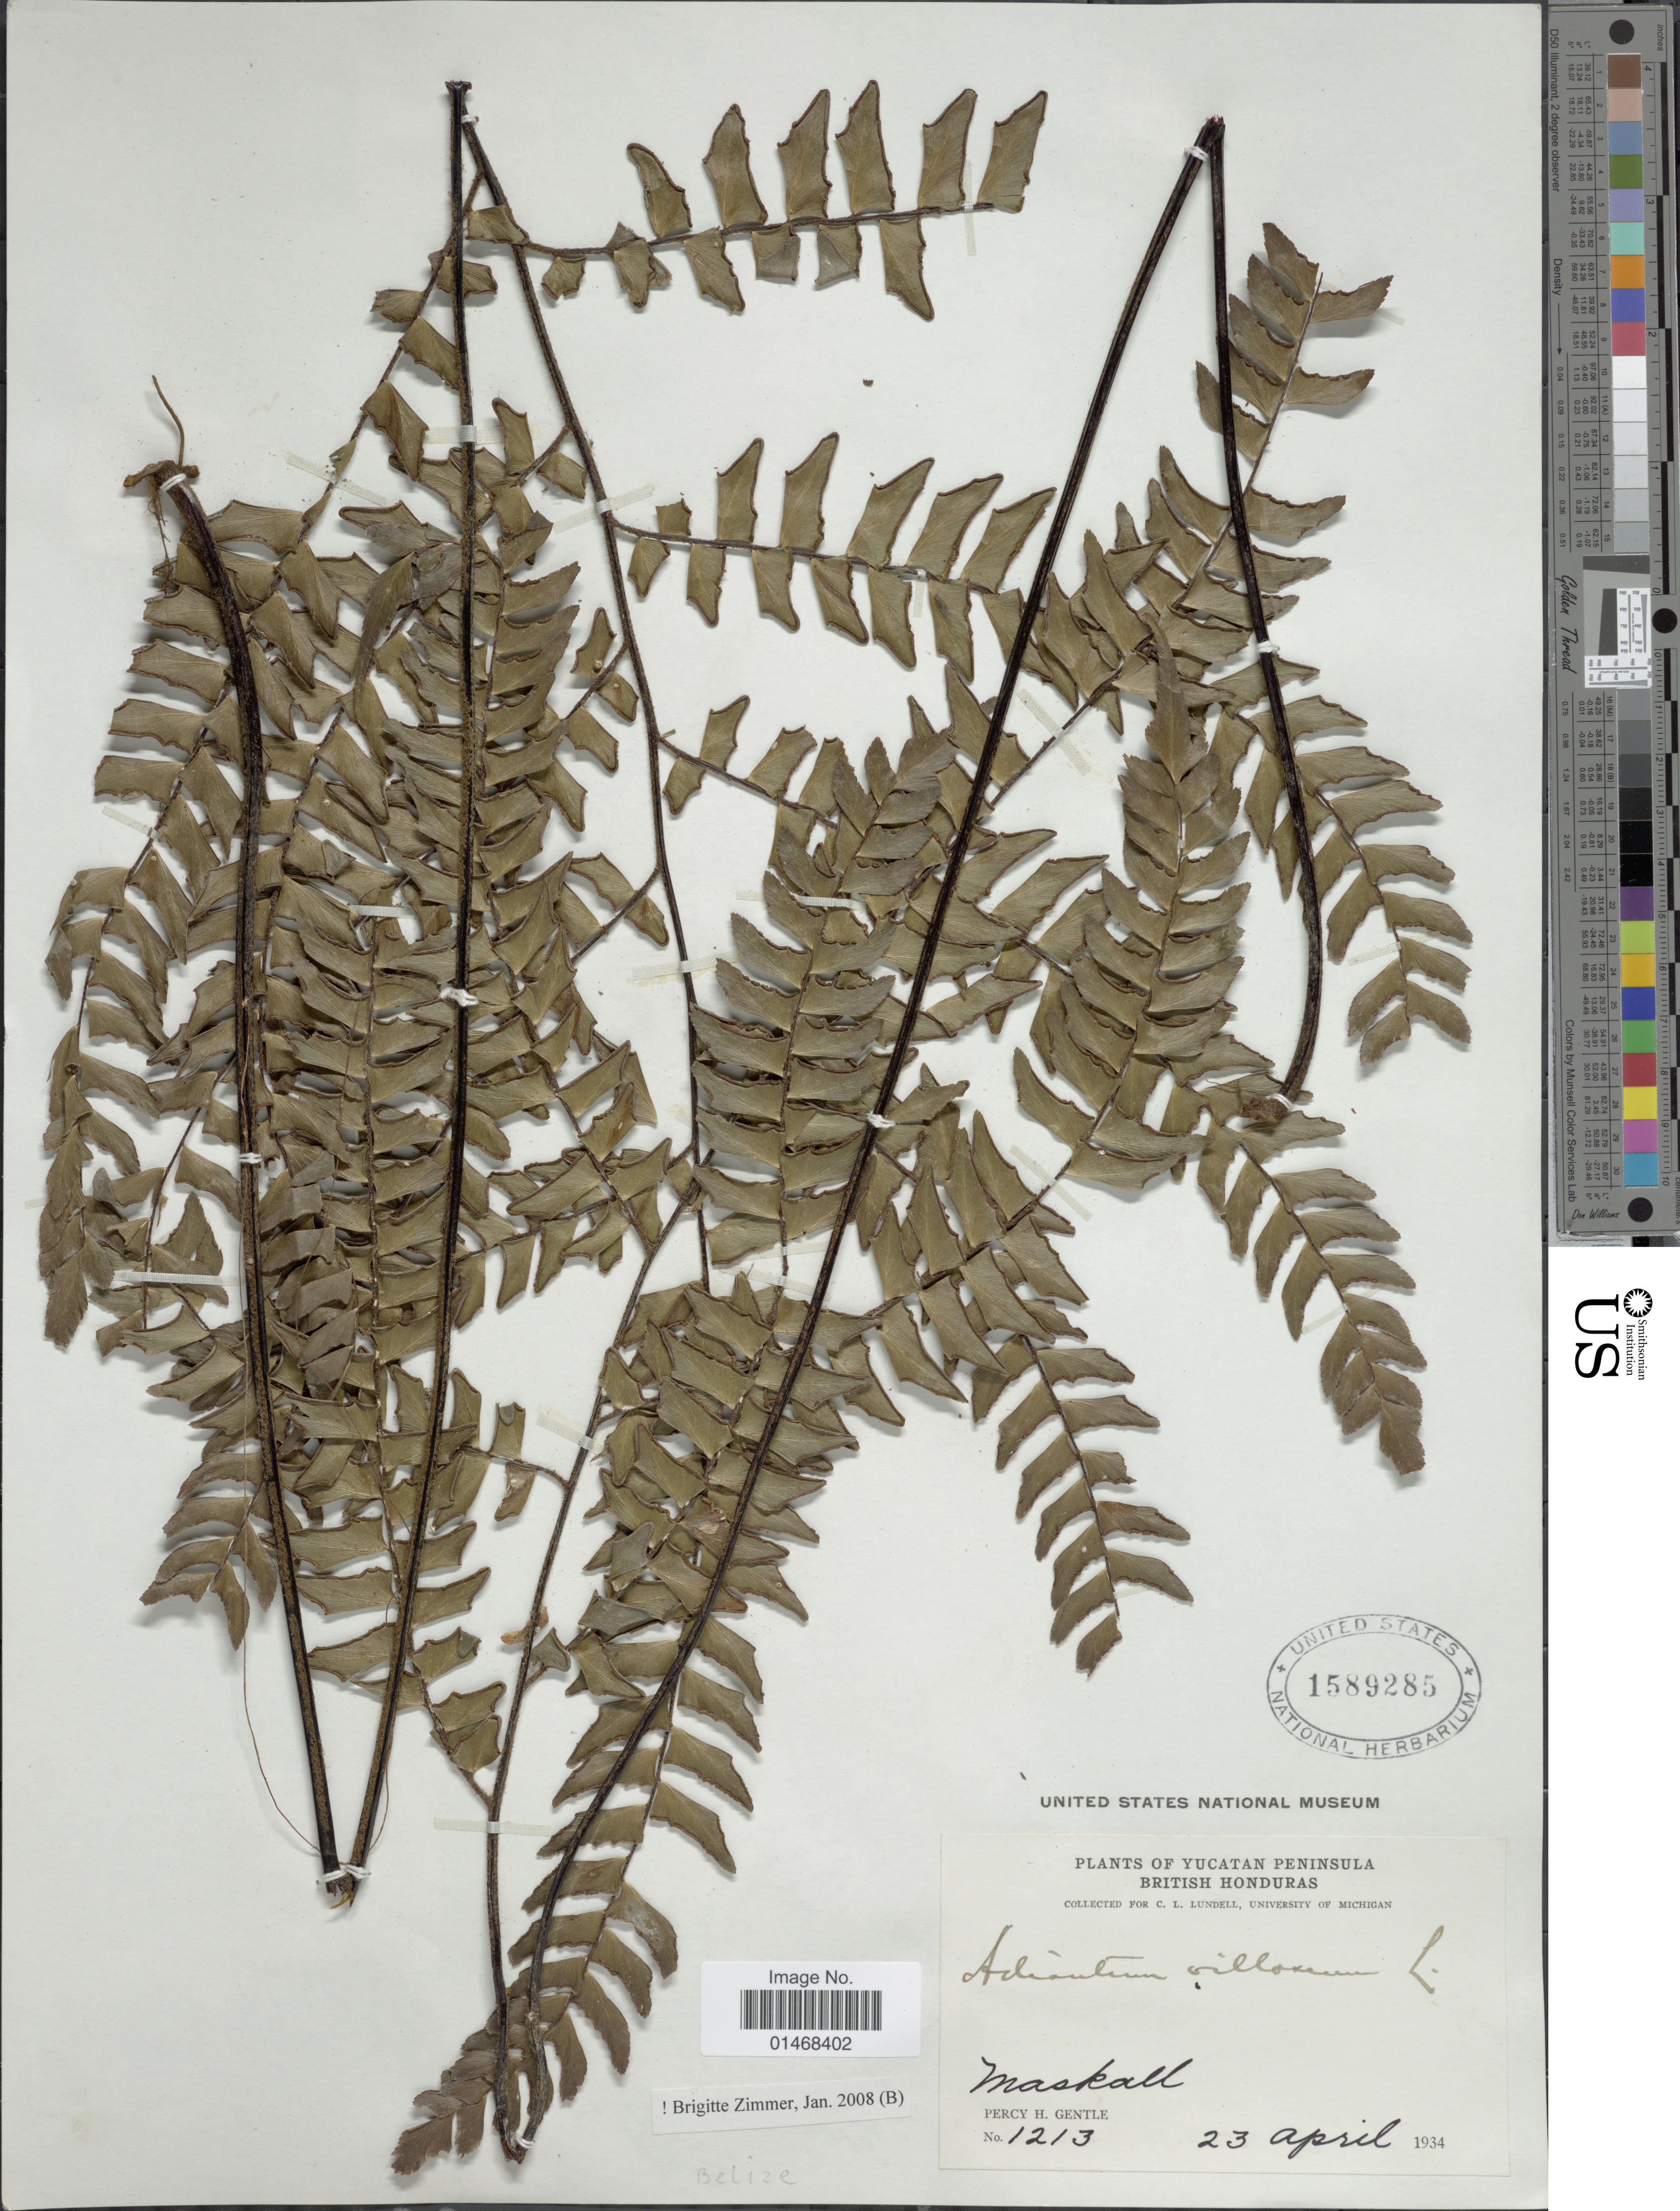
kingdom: Plantae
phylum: Tracheophyta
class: Polypodiopsida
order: Polypodiales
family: Pteridaceae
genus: Adiantum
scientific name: Adiantum villosum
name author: L.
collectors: P. H. Gentle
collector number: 1213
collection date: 1934-04-23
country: Belize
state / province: Cayo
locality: Yucatan Peninsula British Honduras, Maskall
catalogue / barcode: US 1589285